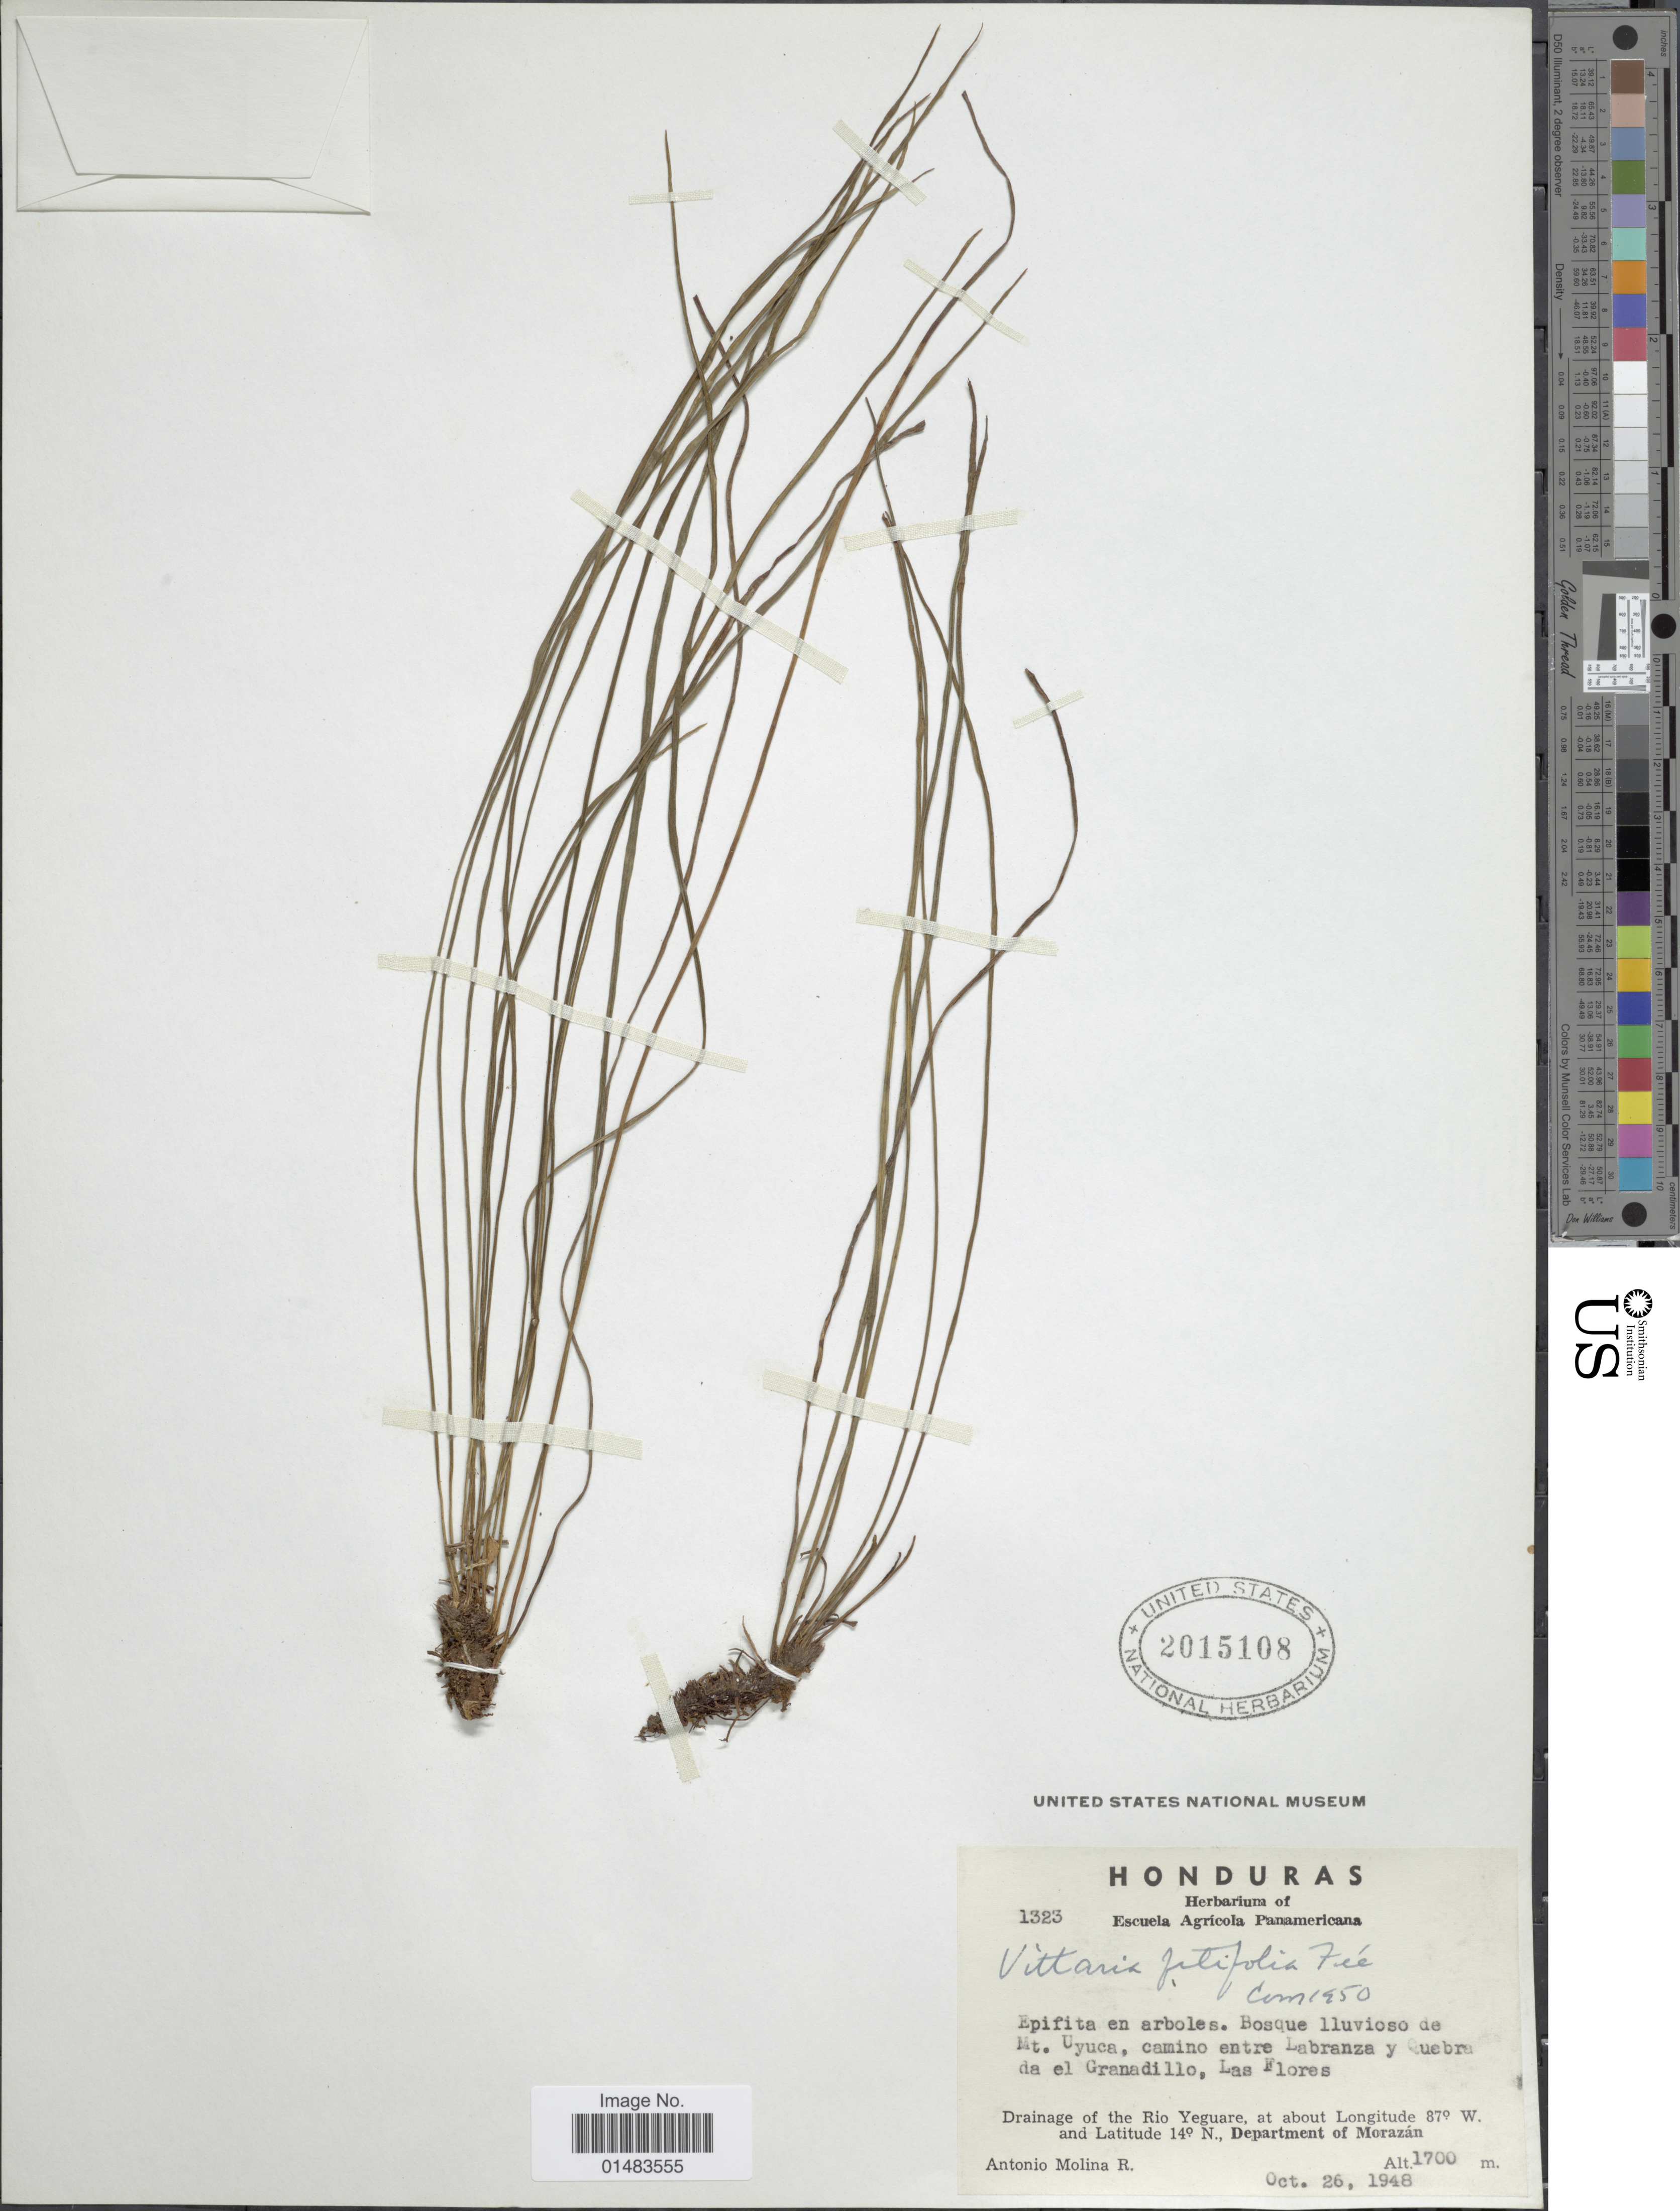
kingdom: Plantae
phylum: Tracheophyta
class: Polypodiopsida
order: Polypodiales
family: Pteridaceae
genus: Vittaria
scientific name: Vittaria graminifolia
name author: Kaulf.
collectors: A. Molina R.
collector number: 1323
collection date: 1948-10-26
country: Honduras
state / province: Fco. Morazán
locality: Epifita en arboles. Bosque lluvioso de Mt. Uyuca, camino entre Labranza y Quebra da el Granadillo, Las Flores, Drainage of the Rio Yeguare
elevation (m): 1700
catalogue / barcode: US 2015108